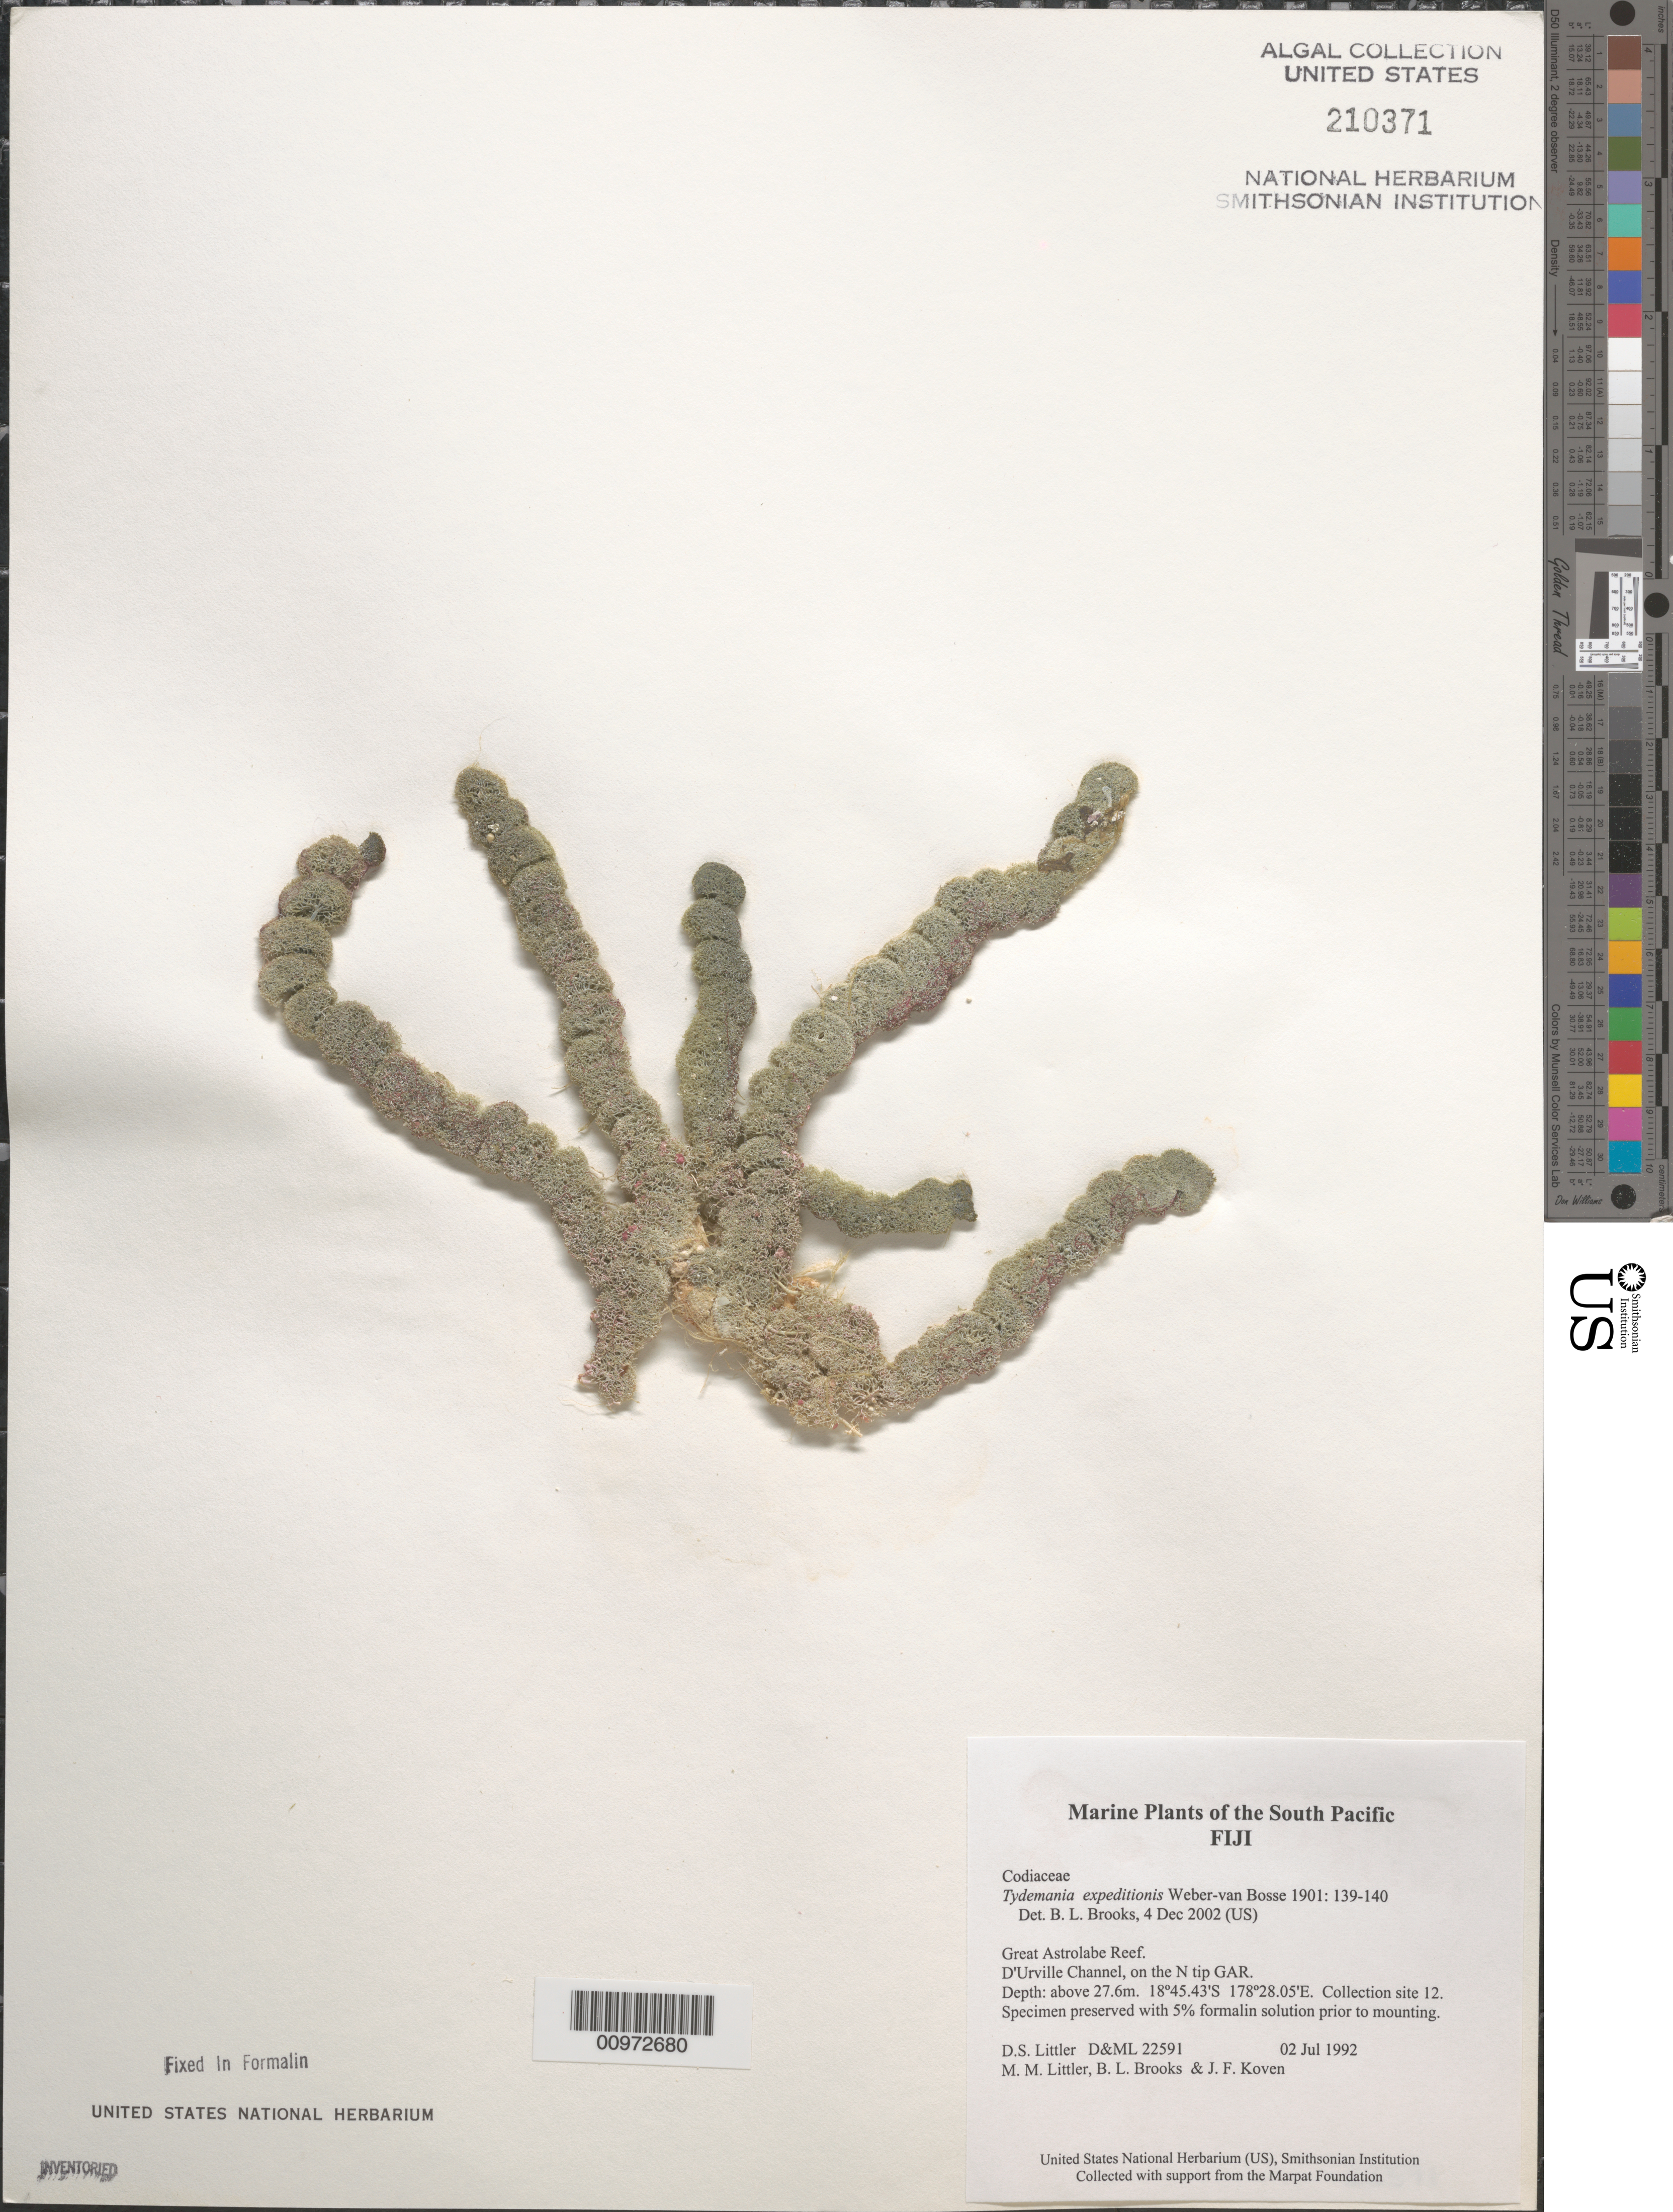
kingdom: Plantae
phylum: Chlorophyta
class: Ulvophyceae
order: Bryopsidales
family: Udoteaceae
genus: Tydemania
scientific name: Tydemania expeditionis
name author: Weber Bosse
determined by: Brooks, B. L., (BOT), Smithsonian Institution - National Museum of Natural History (UNITED STATES)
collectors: D. S. Littler, M. M. Littler, B. Brooks & J. Koven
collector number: D&ML 22591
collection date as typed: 02 Jul 1992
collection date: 1992-07-02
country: Fiji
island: Great Astrolabe Reef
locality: Great Astrolabe Reef, D'Urville Channel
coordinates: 18 45.43'S, 178 28.05'E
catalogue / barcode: US 210371